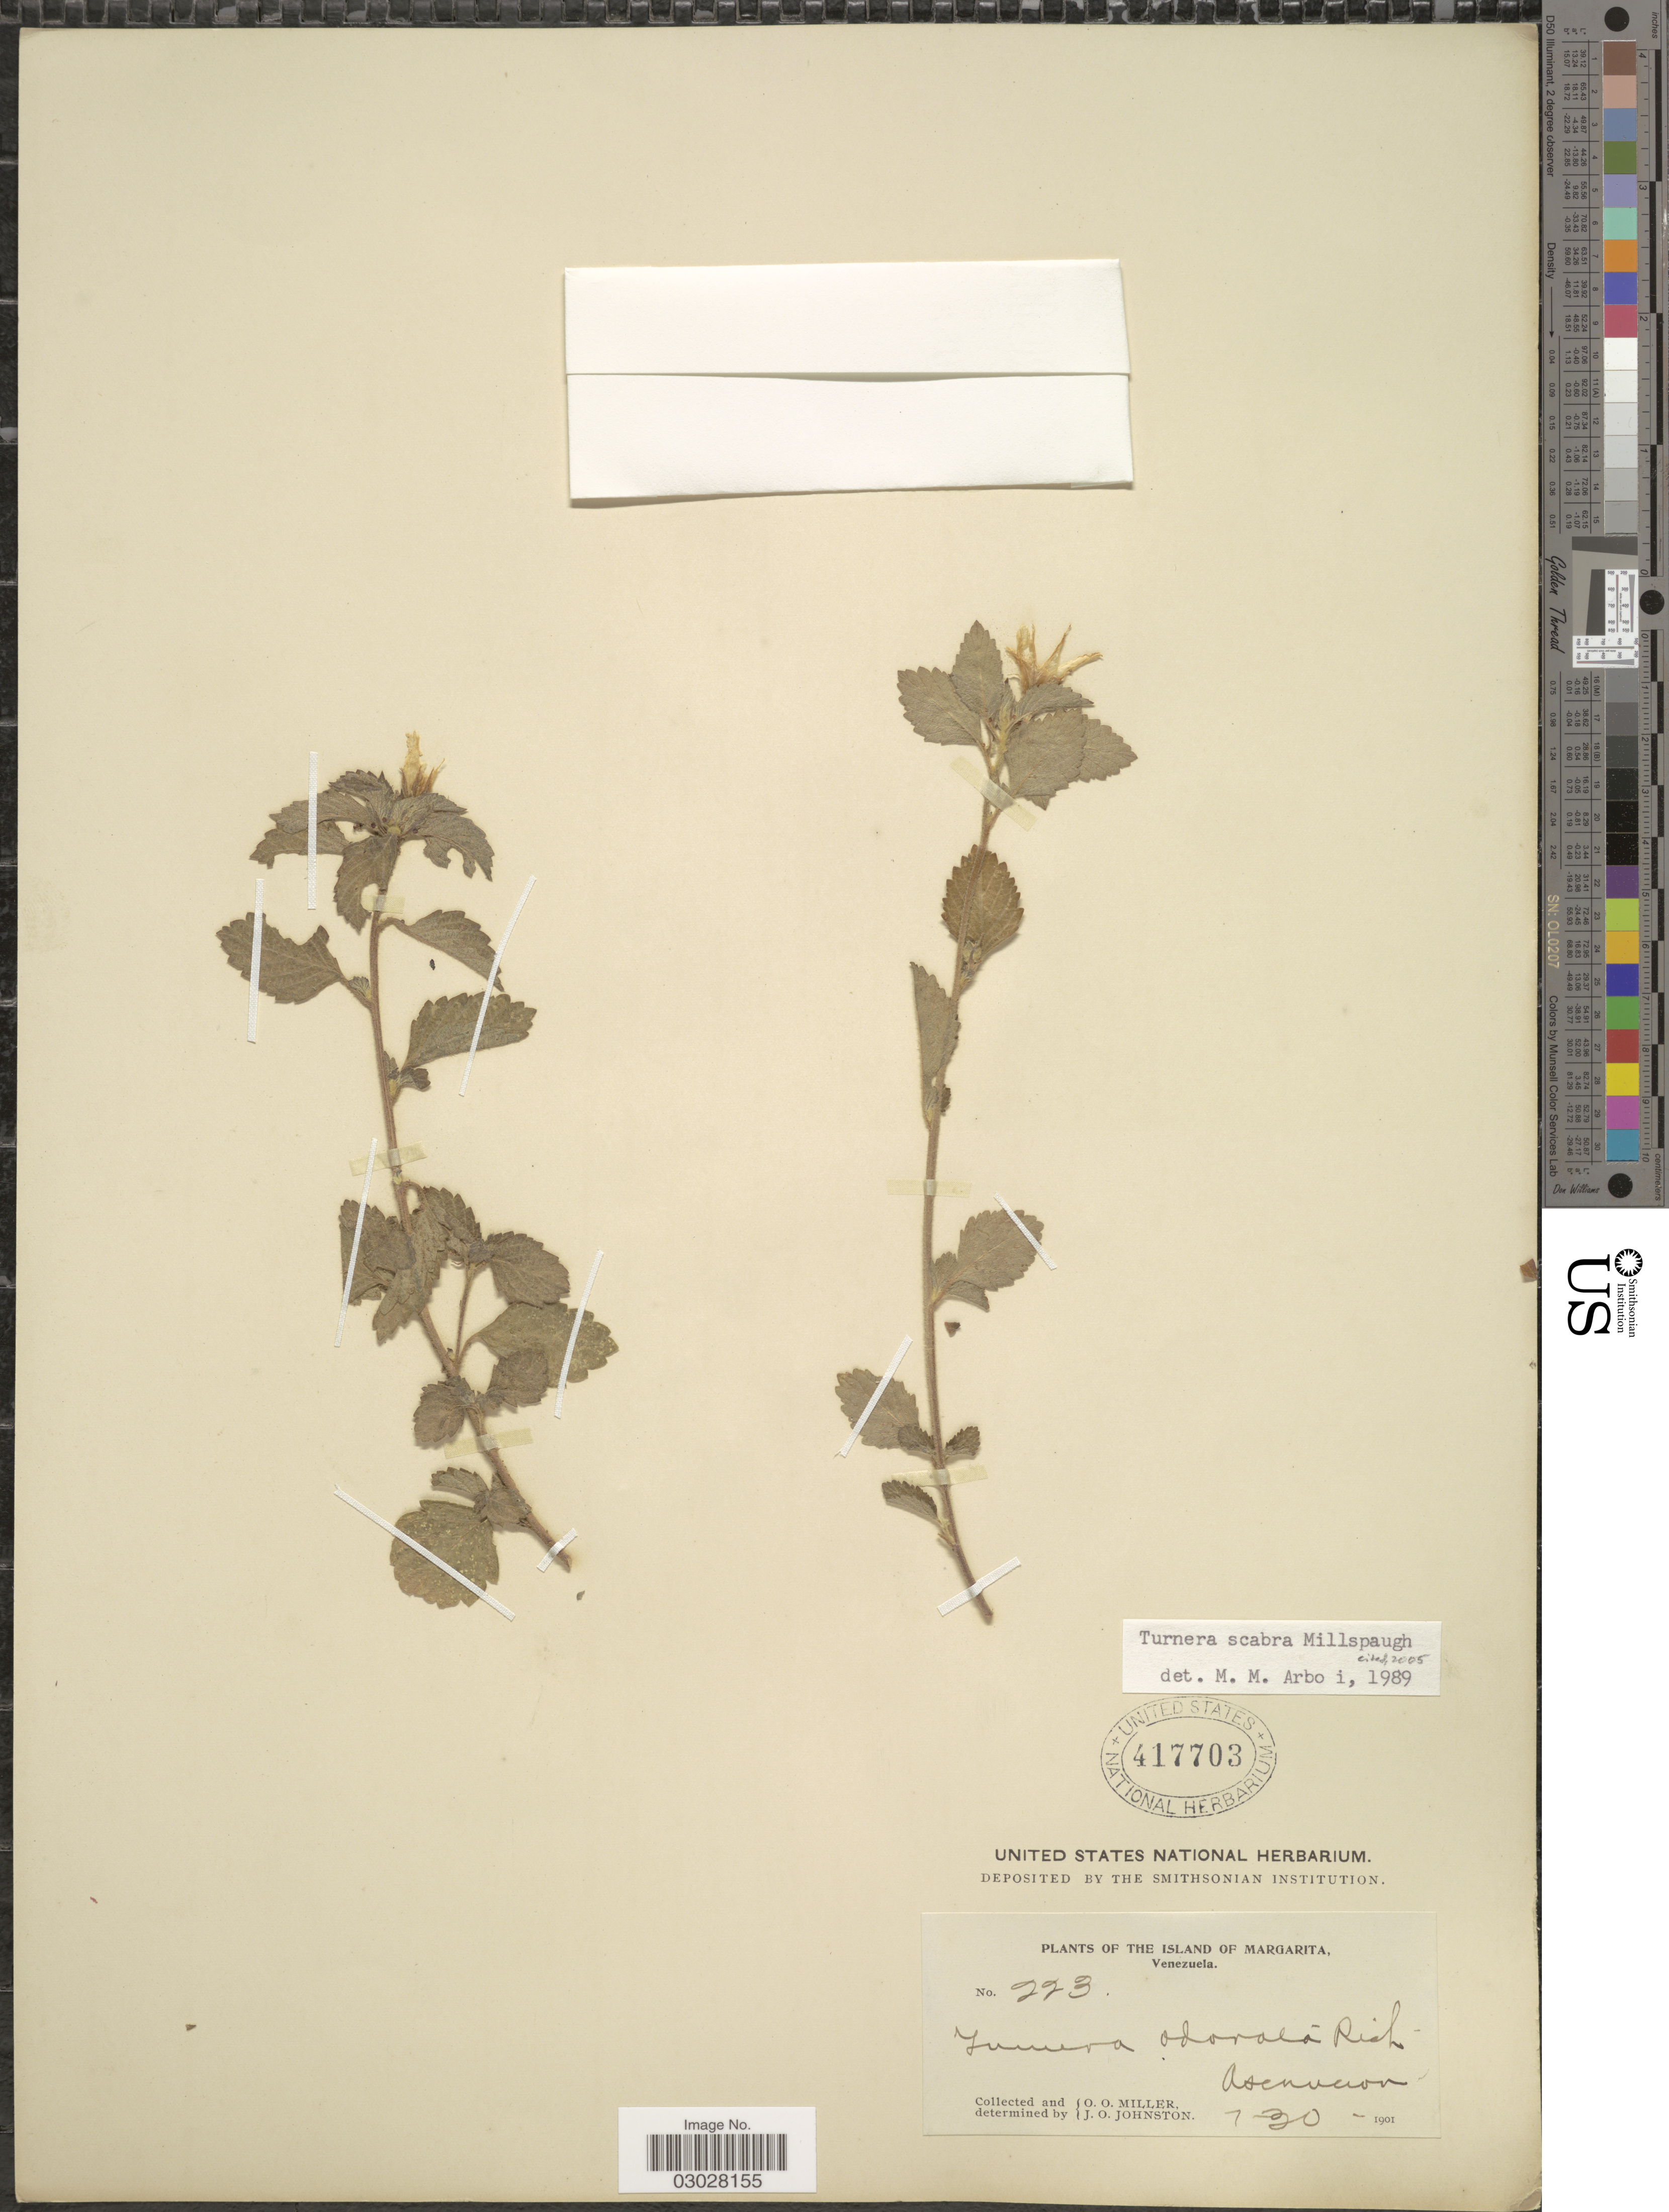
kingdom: Plantae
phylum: Tracheophyta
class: Magnoliopsida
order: Malpighiales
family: Turneraceae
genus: Turnera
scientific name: Turnera scabra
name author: Millsp.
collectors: O. O. Miller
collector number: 223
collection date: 1901-07-30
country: Venezuela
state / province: Nueva Esparta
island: Margarita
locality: The Island of Margarita. Asunción.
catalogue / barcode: US 417703